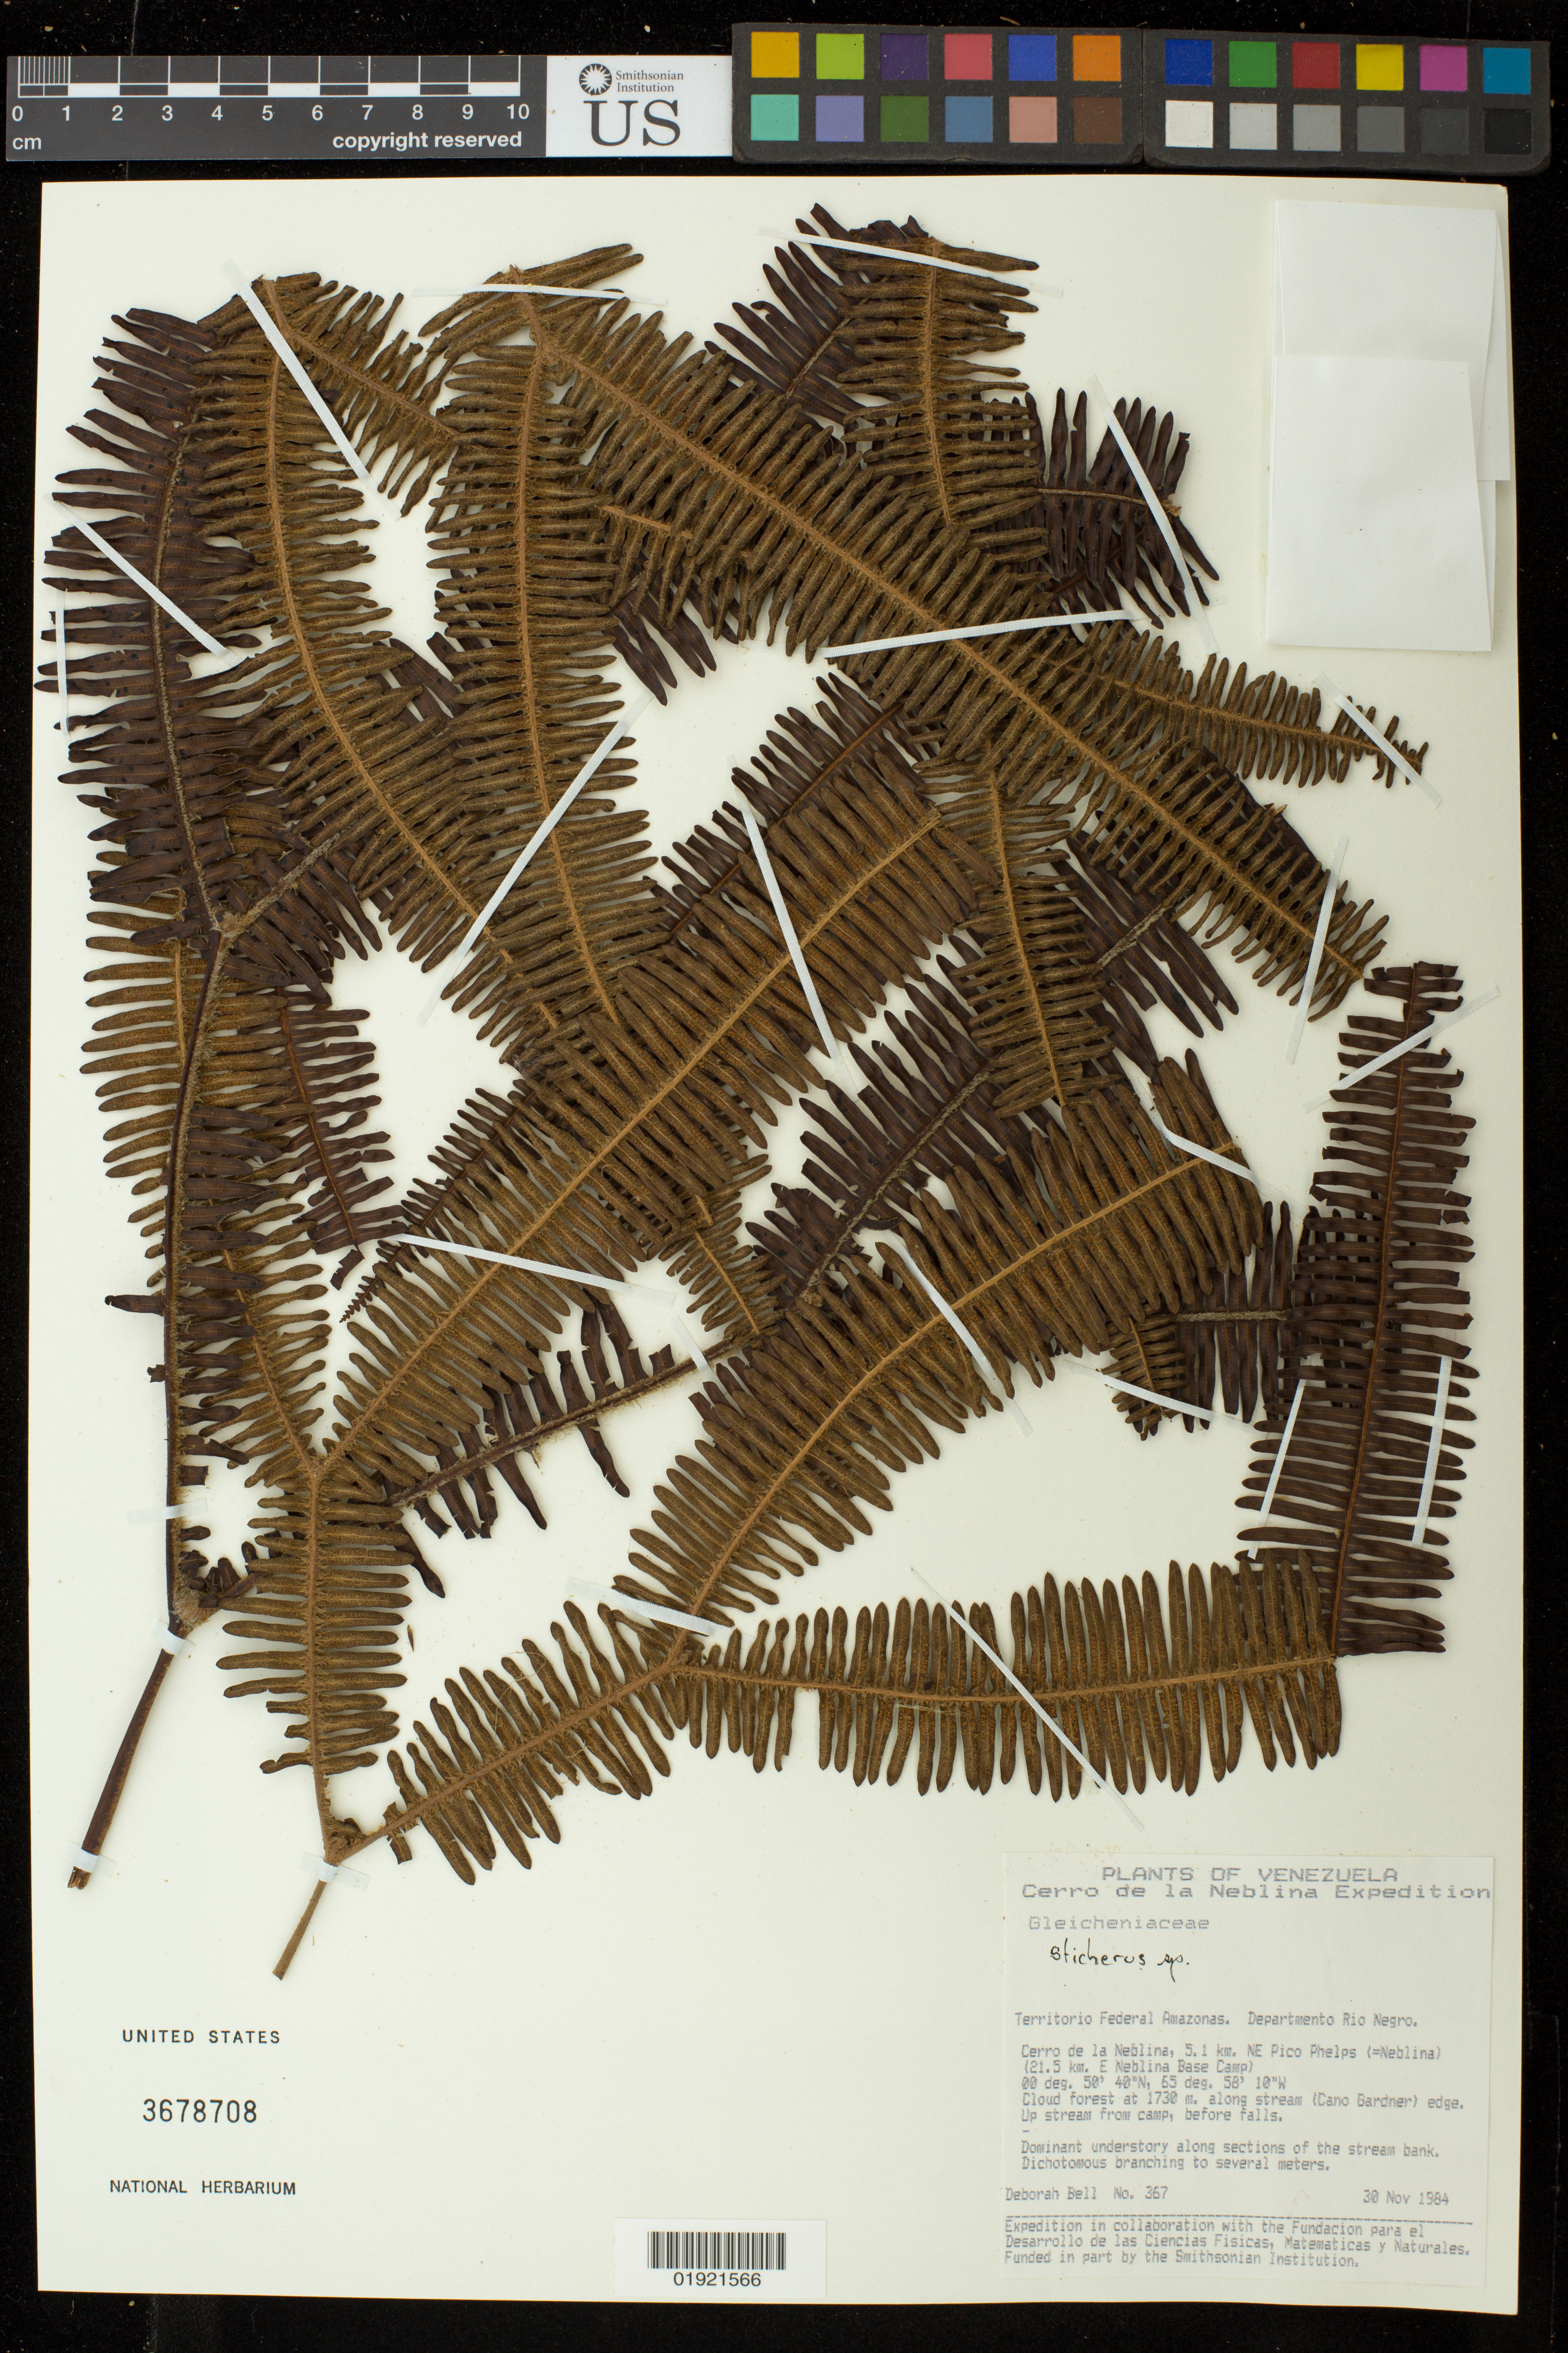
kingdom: Plantae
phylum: Tracheophyta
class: Polypodiopsida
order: Gleicheniales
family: Gleicheniaceae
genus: Sticherus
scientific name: Sticherus sp.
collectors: D. A. Bell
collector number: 367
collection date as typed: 30 Nov 1984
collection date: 1984-11-30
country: Venezuela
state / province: Amazonas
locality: Departmento Rio Negro. Cerro de la Neblina, 5.1 km. NE Pico Phelps (=Neblina) (21.5 km. E Neblina Base Camp), along stream (Cano Gardner) edge, up stream from camp, before falls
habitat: Dominant understory along sections of the stream bank.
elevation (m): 1730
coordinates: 00 deg 50 40 N, 65 deg. 58 10 W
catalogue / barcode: US 3678708